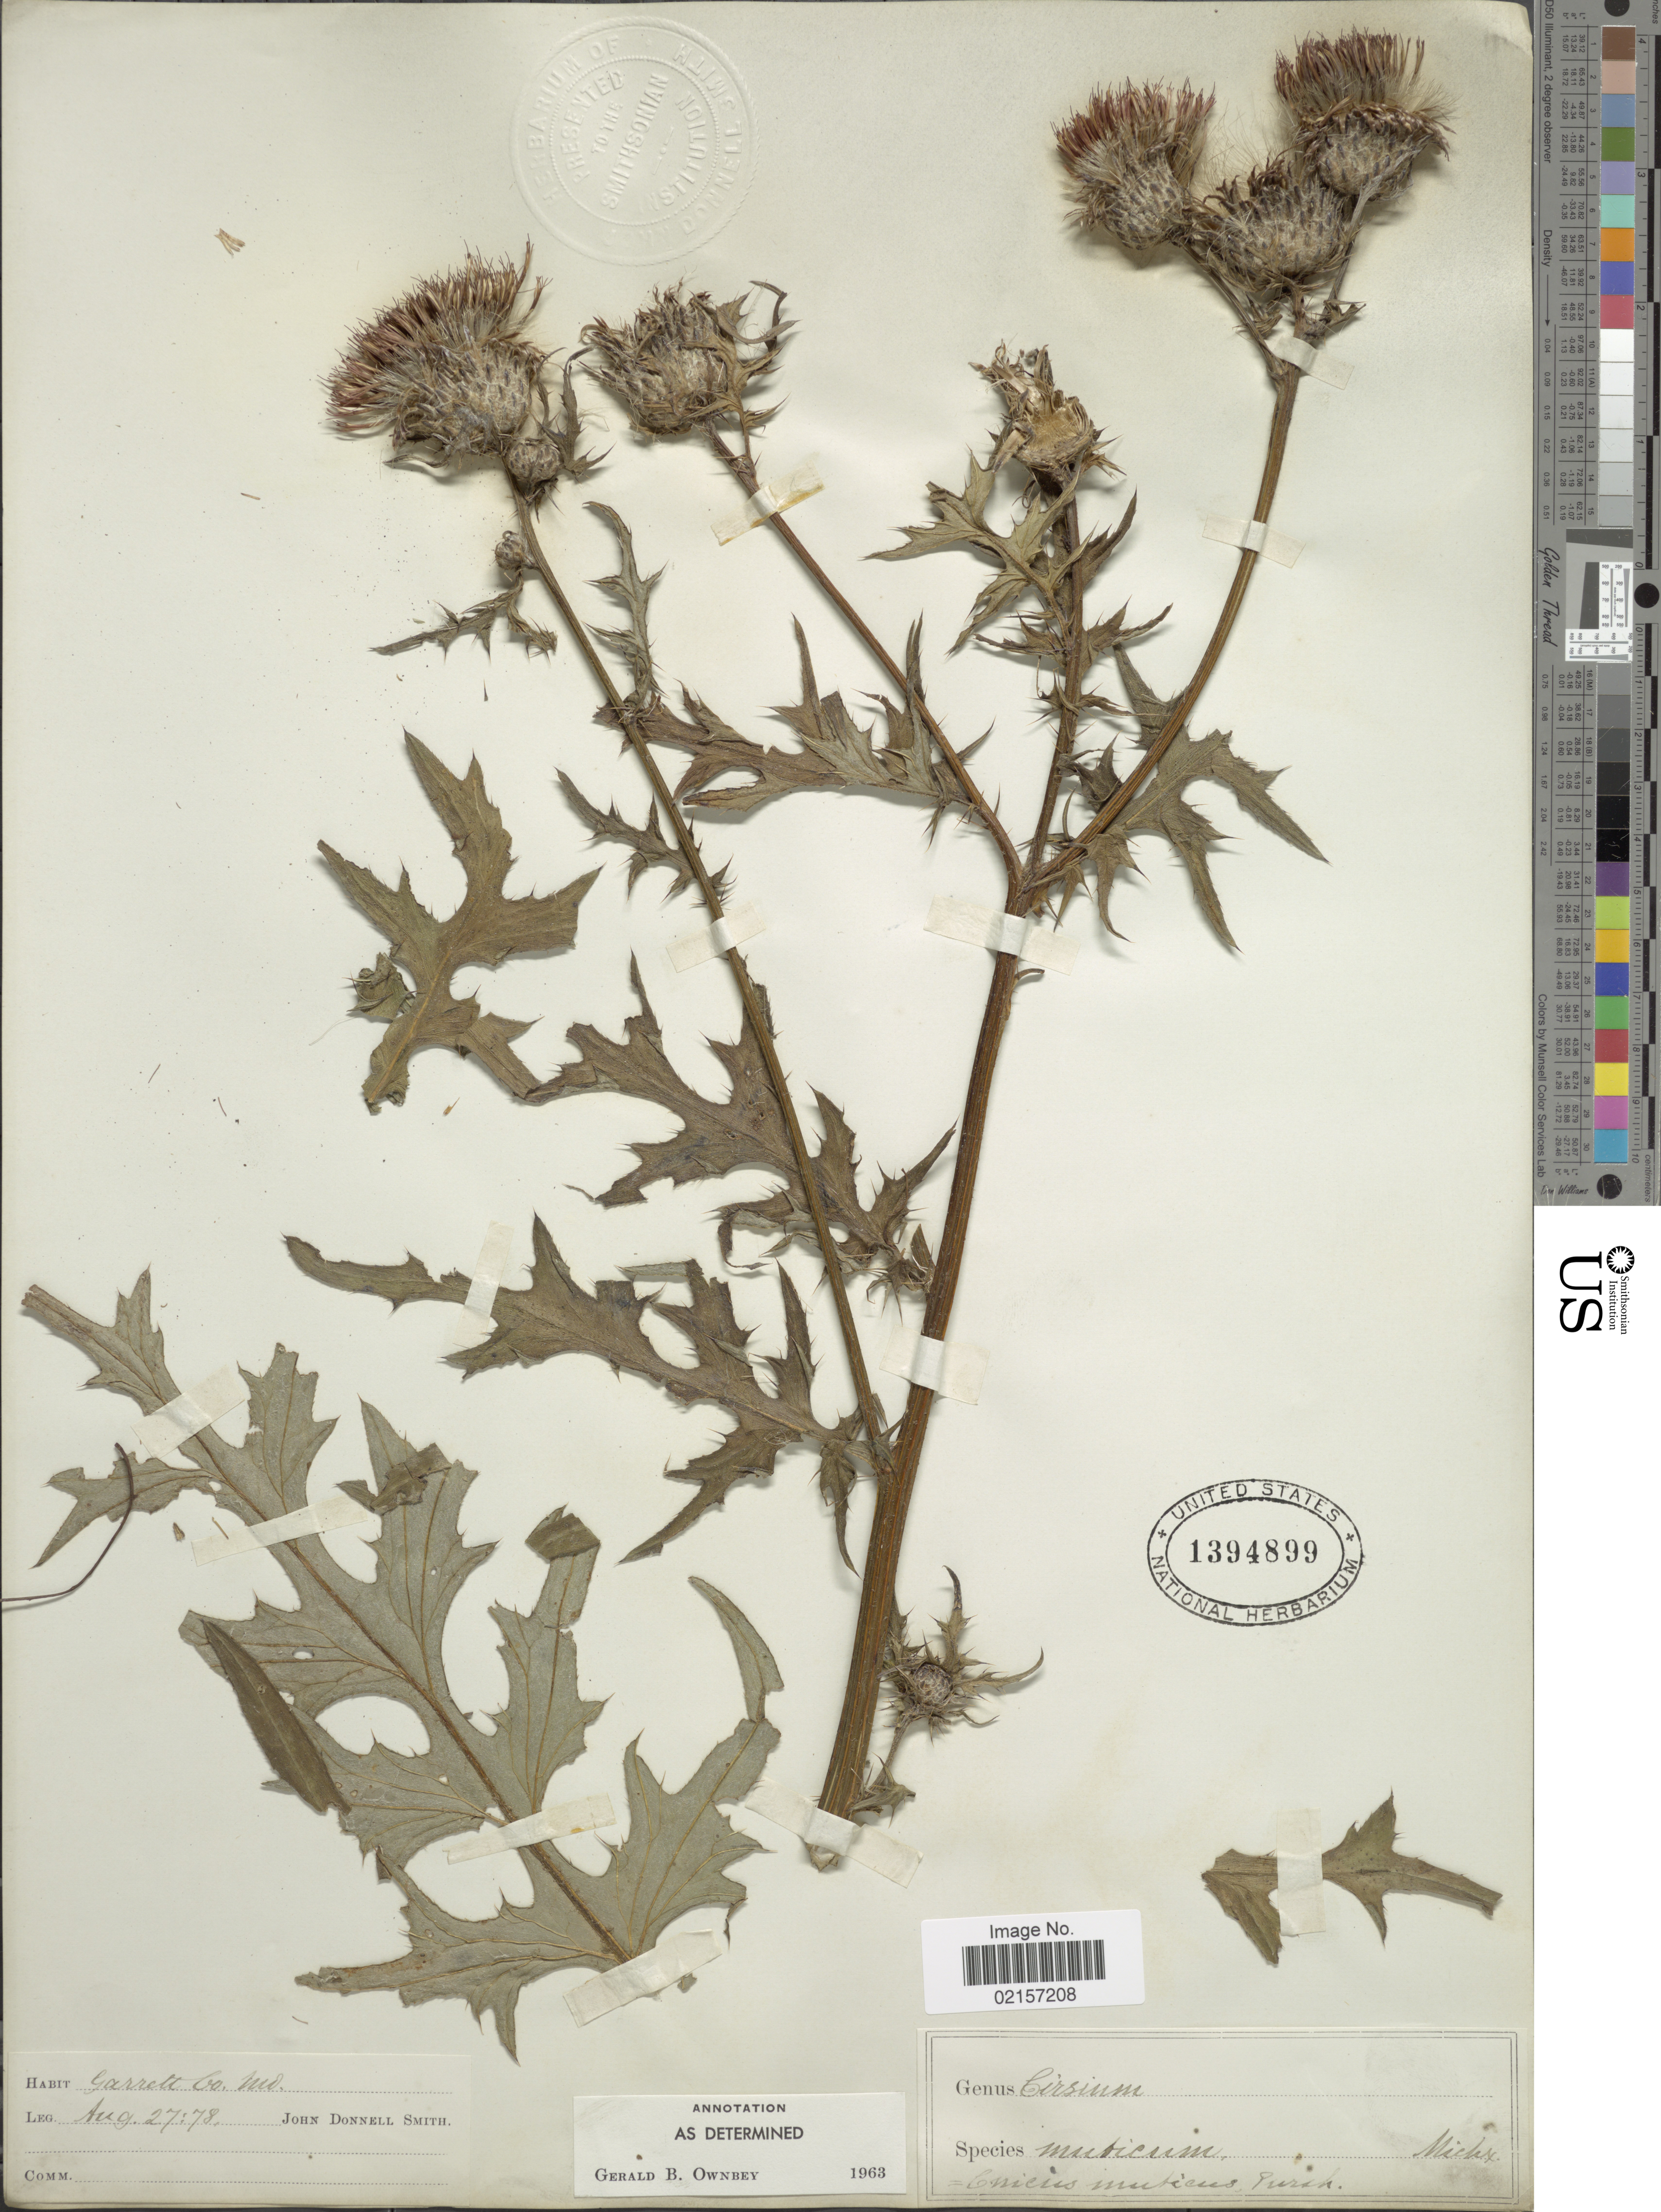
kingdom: Plantae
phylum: Tracheophyta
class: Magnoliopsida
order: Asterales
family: Asteraceae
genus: Cirsium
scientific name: Cirsium muticum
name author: Michx.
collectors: J. Donnell Smith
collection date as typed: Transcribed d/m/y: 27/8/78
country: United States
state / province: Maryland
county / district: Garrett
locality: Garrett Co.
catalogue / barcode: US 1394899